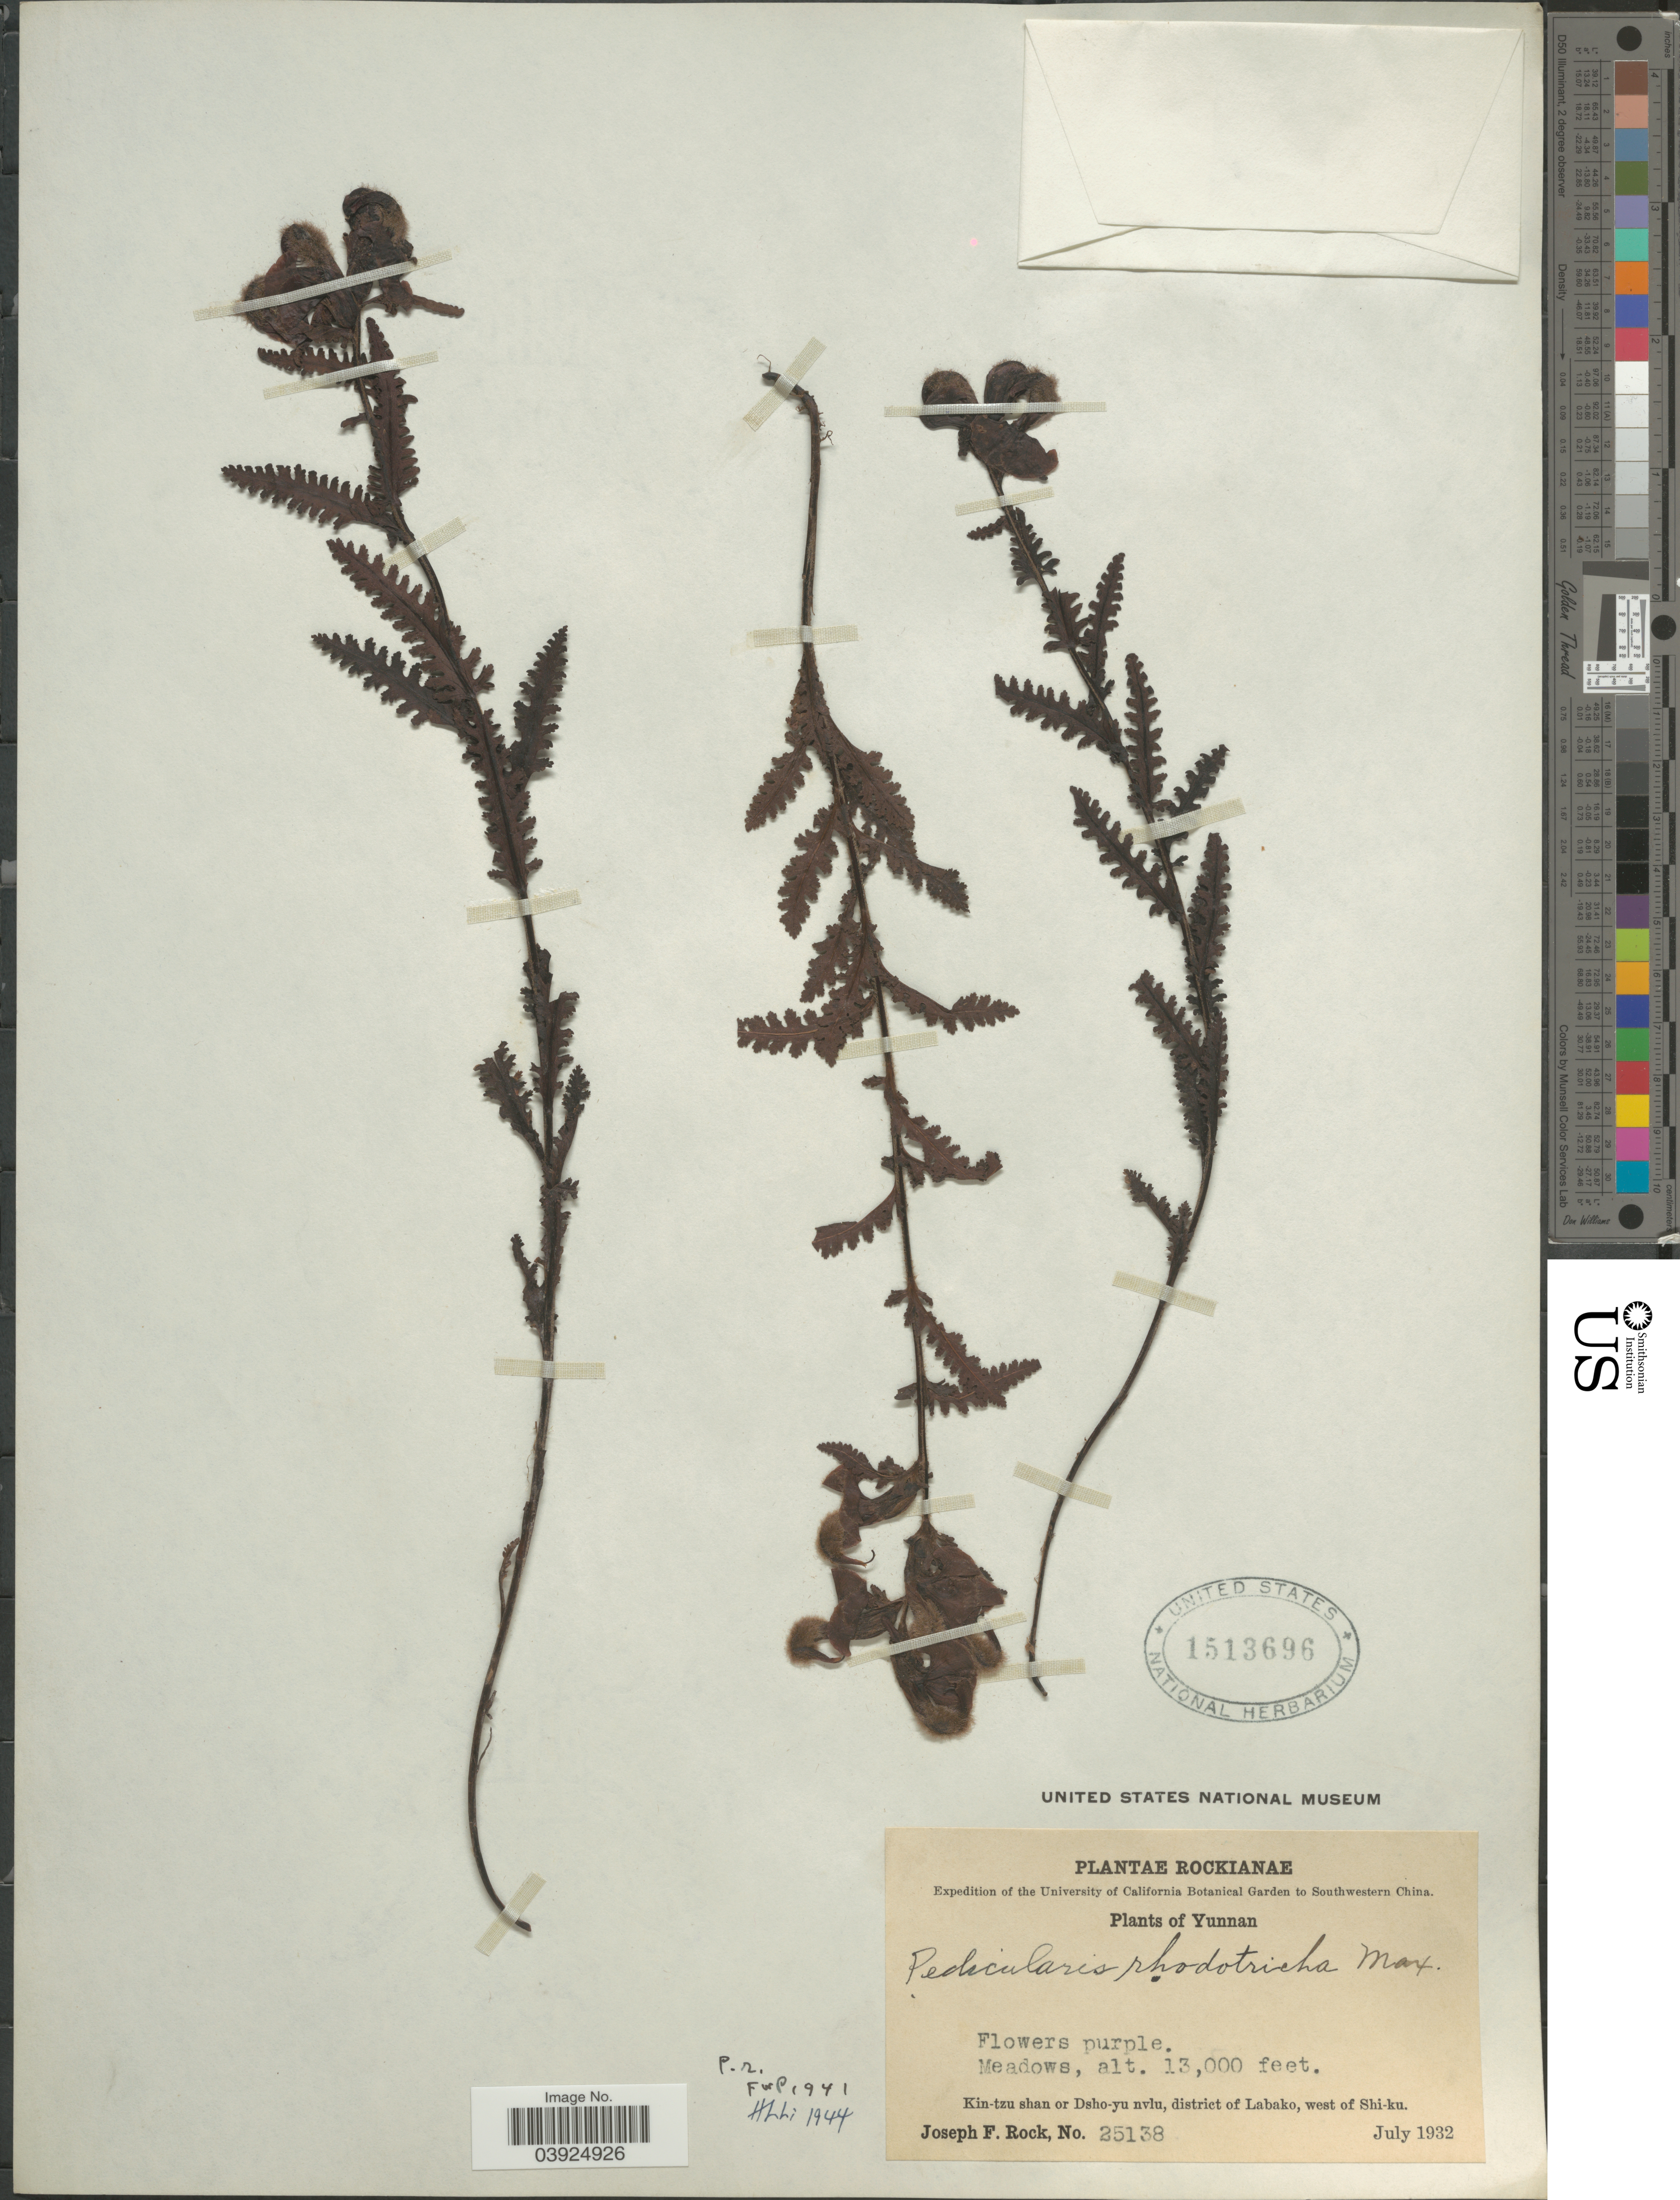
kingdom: Plantae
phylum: Tracheophyta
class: Magnoliopsida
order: Lamiales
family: Orobanchaceae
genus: Pedicularis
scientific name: Pedicularis rhodotricha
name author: Maxim.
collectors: J. F. Rock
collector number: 25138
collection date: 1932-07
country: China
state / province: Yunnan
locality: Southwestern China. Kin-tzu shan or Dsho-yu nvlu, district of Labako, west of Shi-ku.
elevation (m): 3962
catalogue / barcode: US 1513696